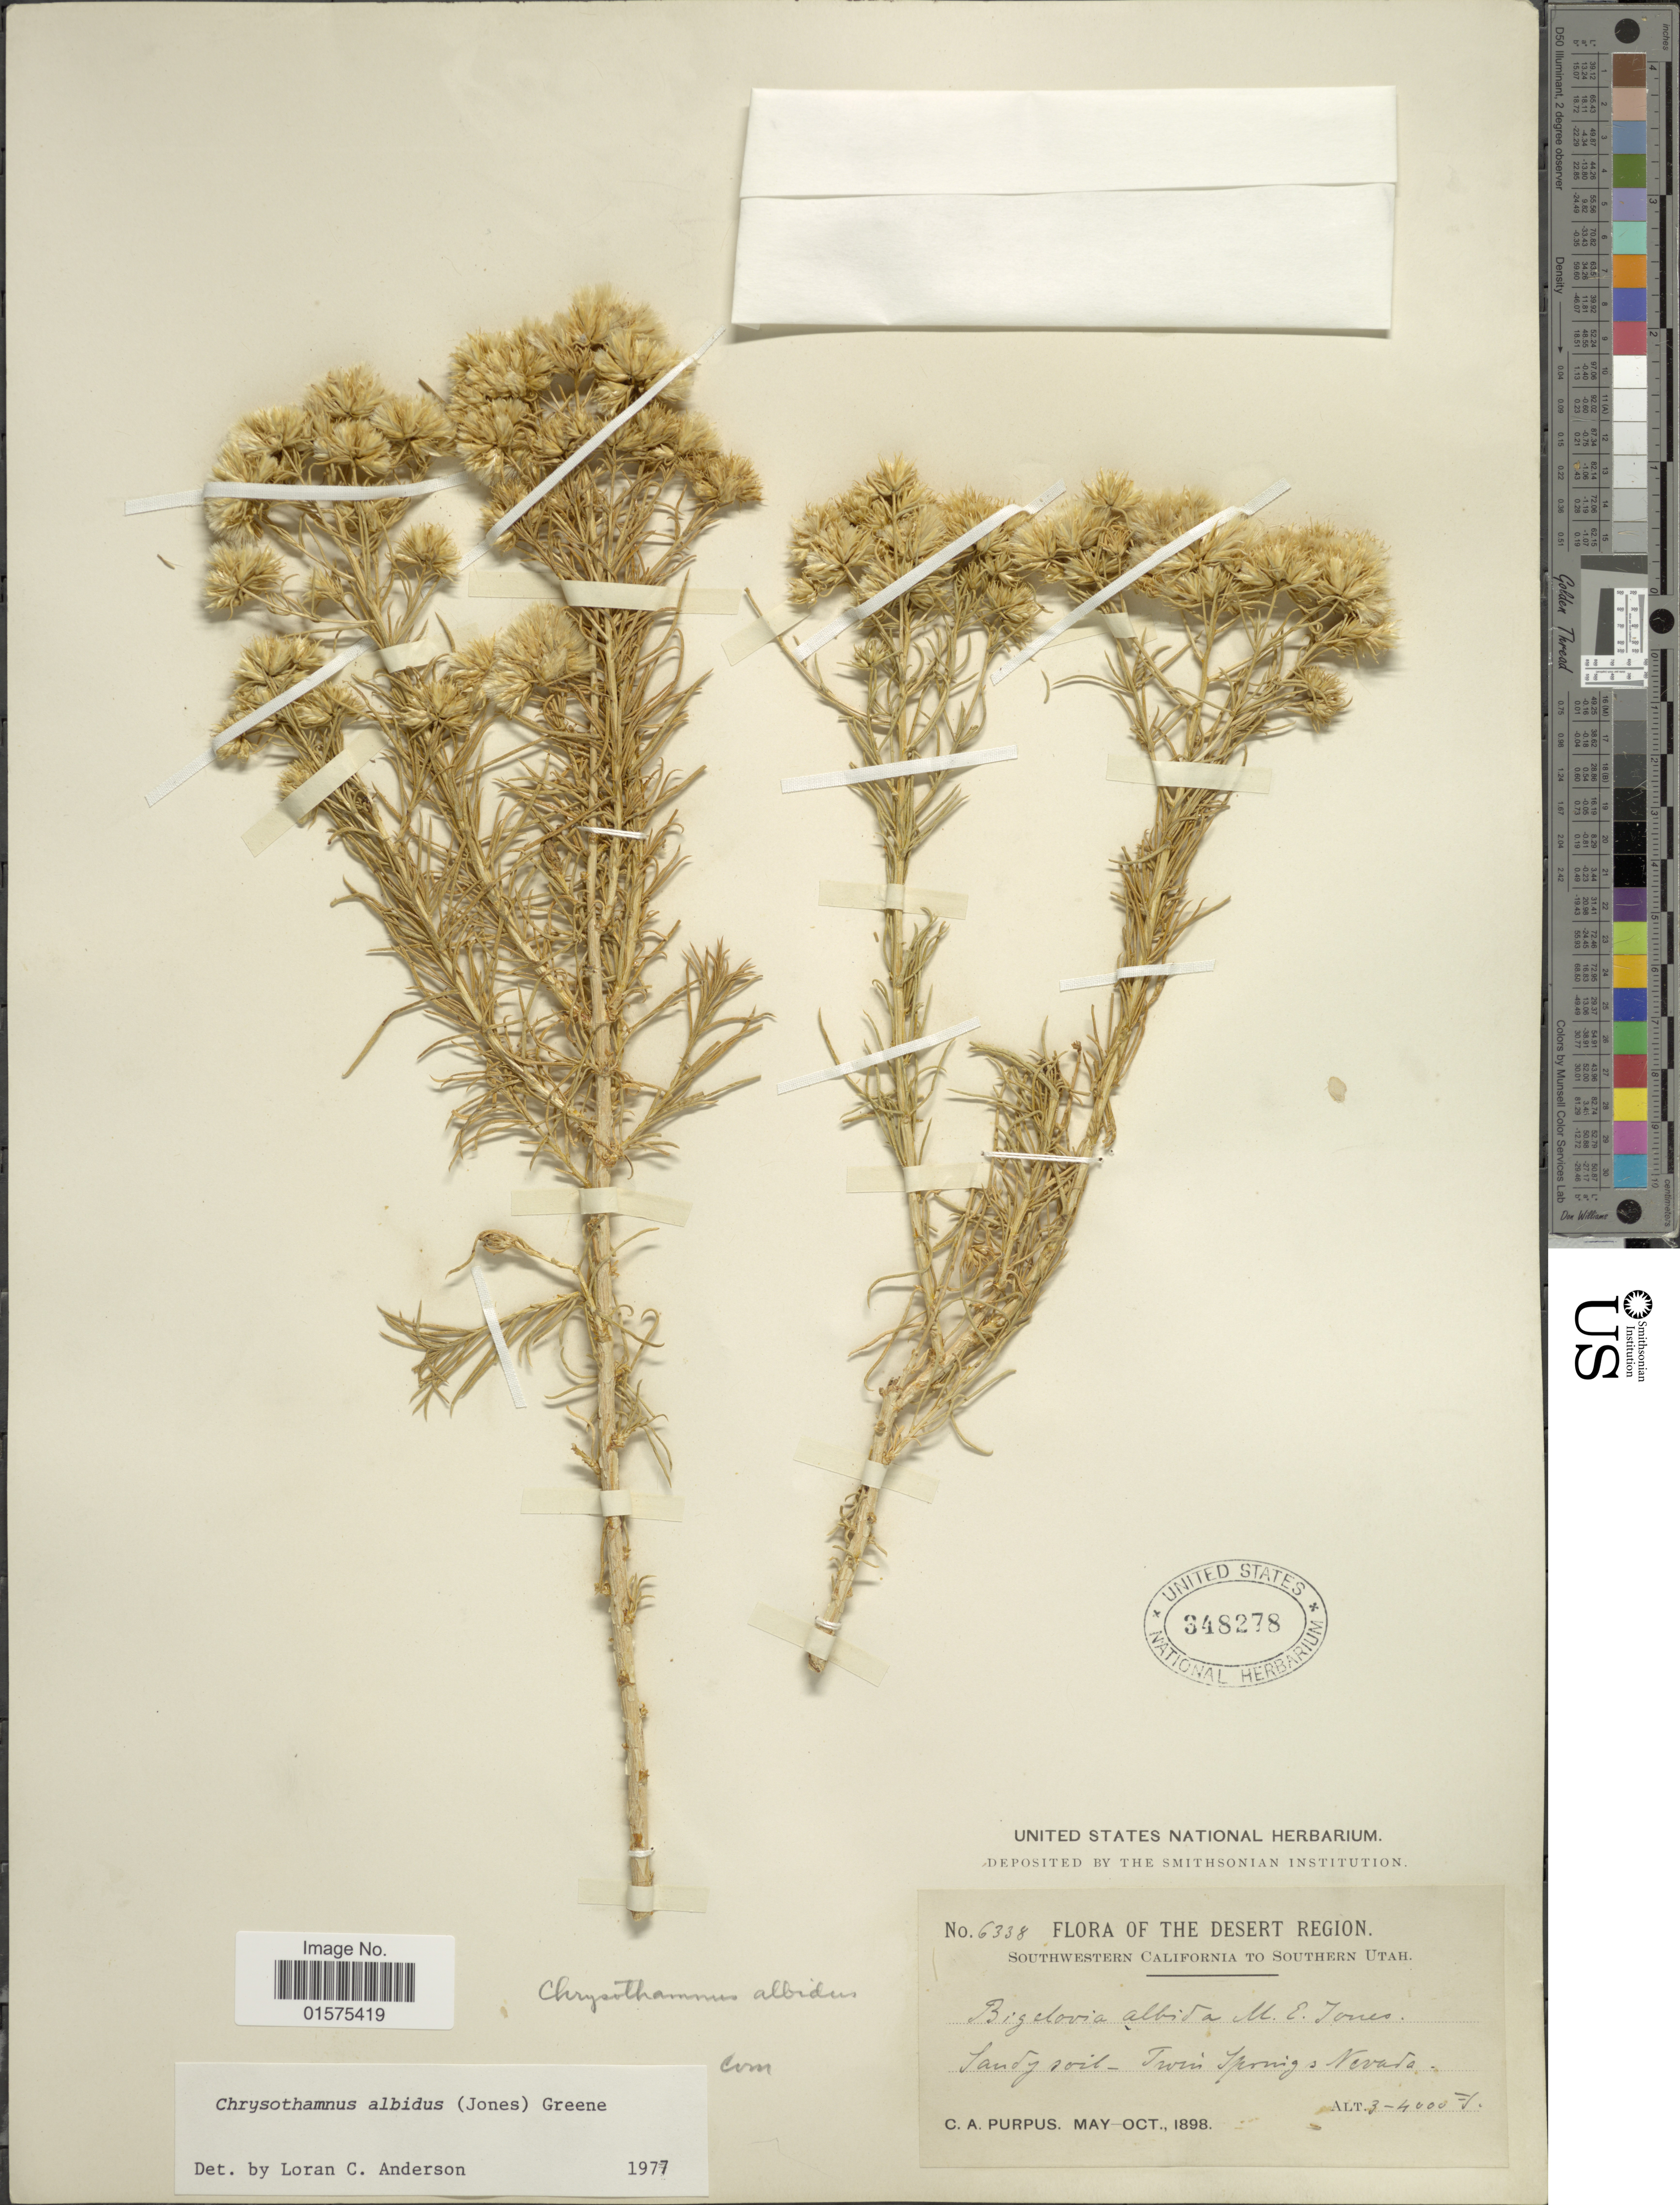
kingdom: Plantae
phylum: Tracheophyta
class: Magnoliopsida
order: Asterales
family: Asteraceae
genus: Ericameria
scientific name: Ericameria albida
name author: (M.E. Jones ex A. Gray) L.C. Anderson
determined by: Urbatsch, Lowell E., Curator (LSU), Louisiana State University (UNITED STATES)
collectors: C. A. Purpus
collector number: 6338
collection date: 1898-05/1898-10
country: United States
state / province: Nevada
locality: Desert Region. Southwestern California to Southern Utah. Twin Springs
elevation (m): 914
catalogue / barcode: US 348278